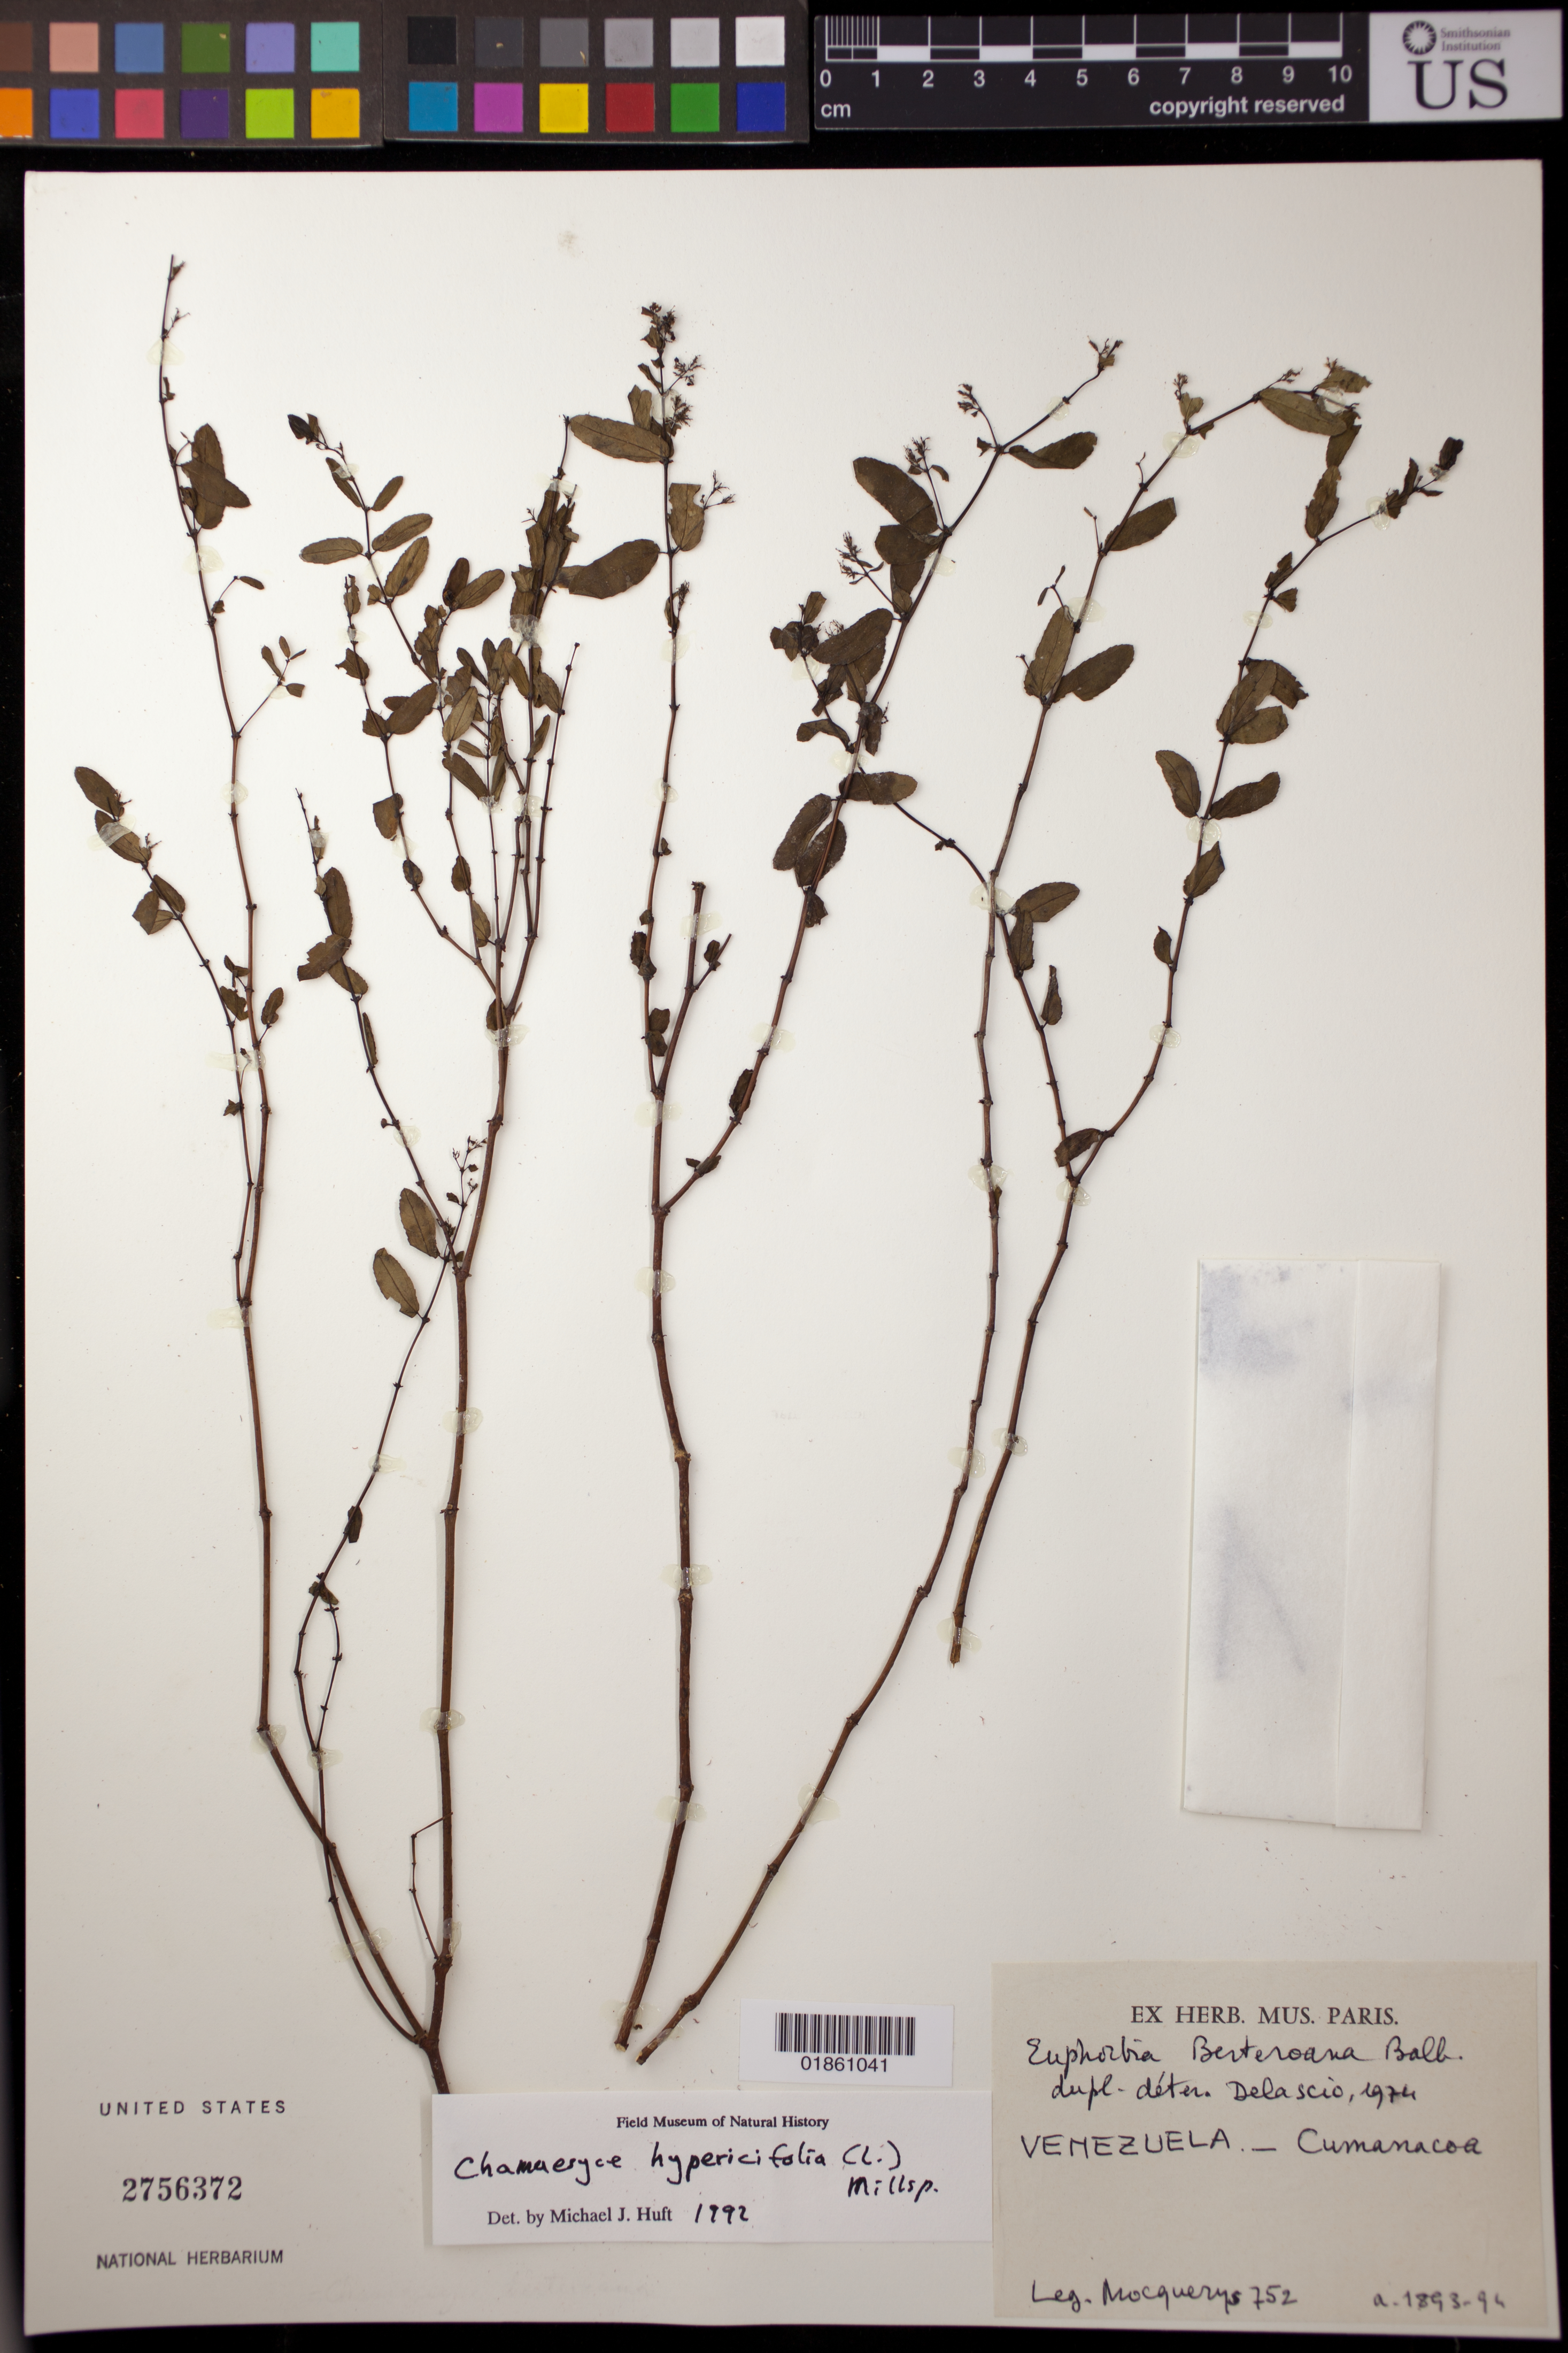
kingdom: Plantae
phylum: Tracheophyta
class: Magnoliopsida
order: Malpighiales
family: Euphorbiaceae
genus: Euphorbia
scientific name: Euphorbia hypericifolia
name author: L.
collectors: A. Mocquerys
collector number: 752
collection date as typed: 1893 to -- -- 1894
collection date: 1893/1894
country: Venezuela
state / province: Sucre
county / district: Montes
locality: Cumanacoa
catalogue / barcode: US 2756372